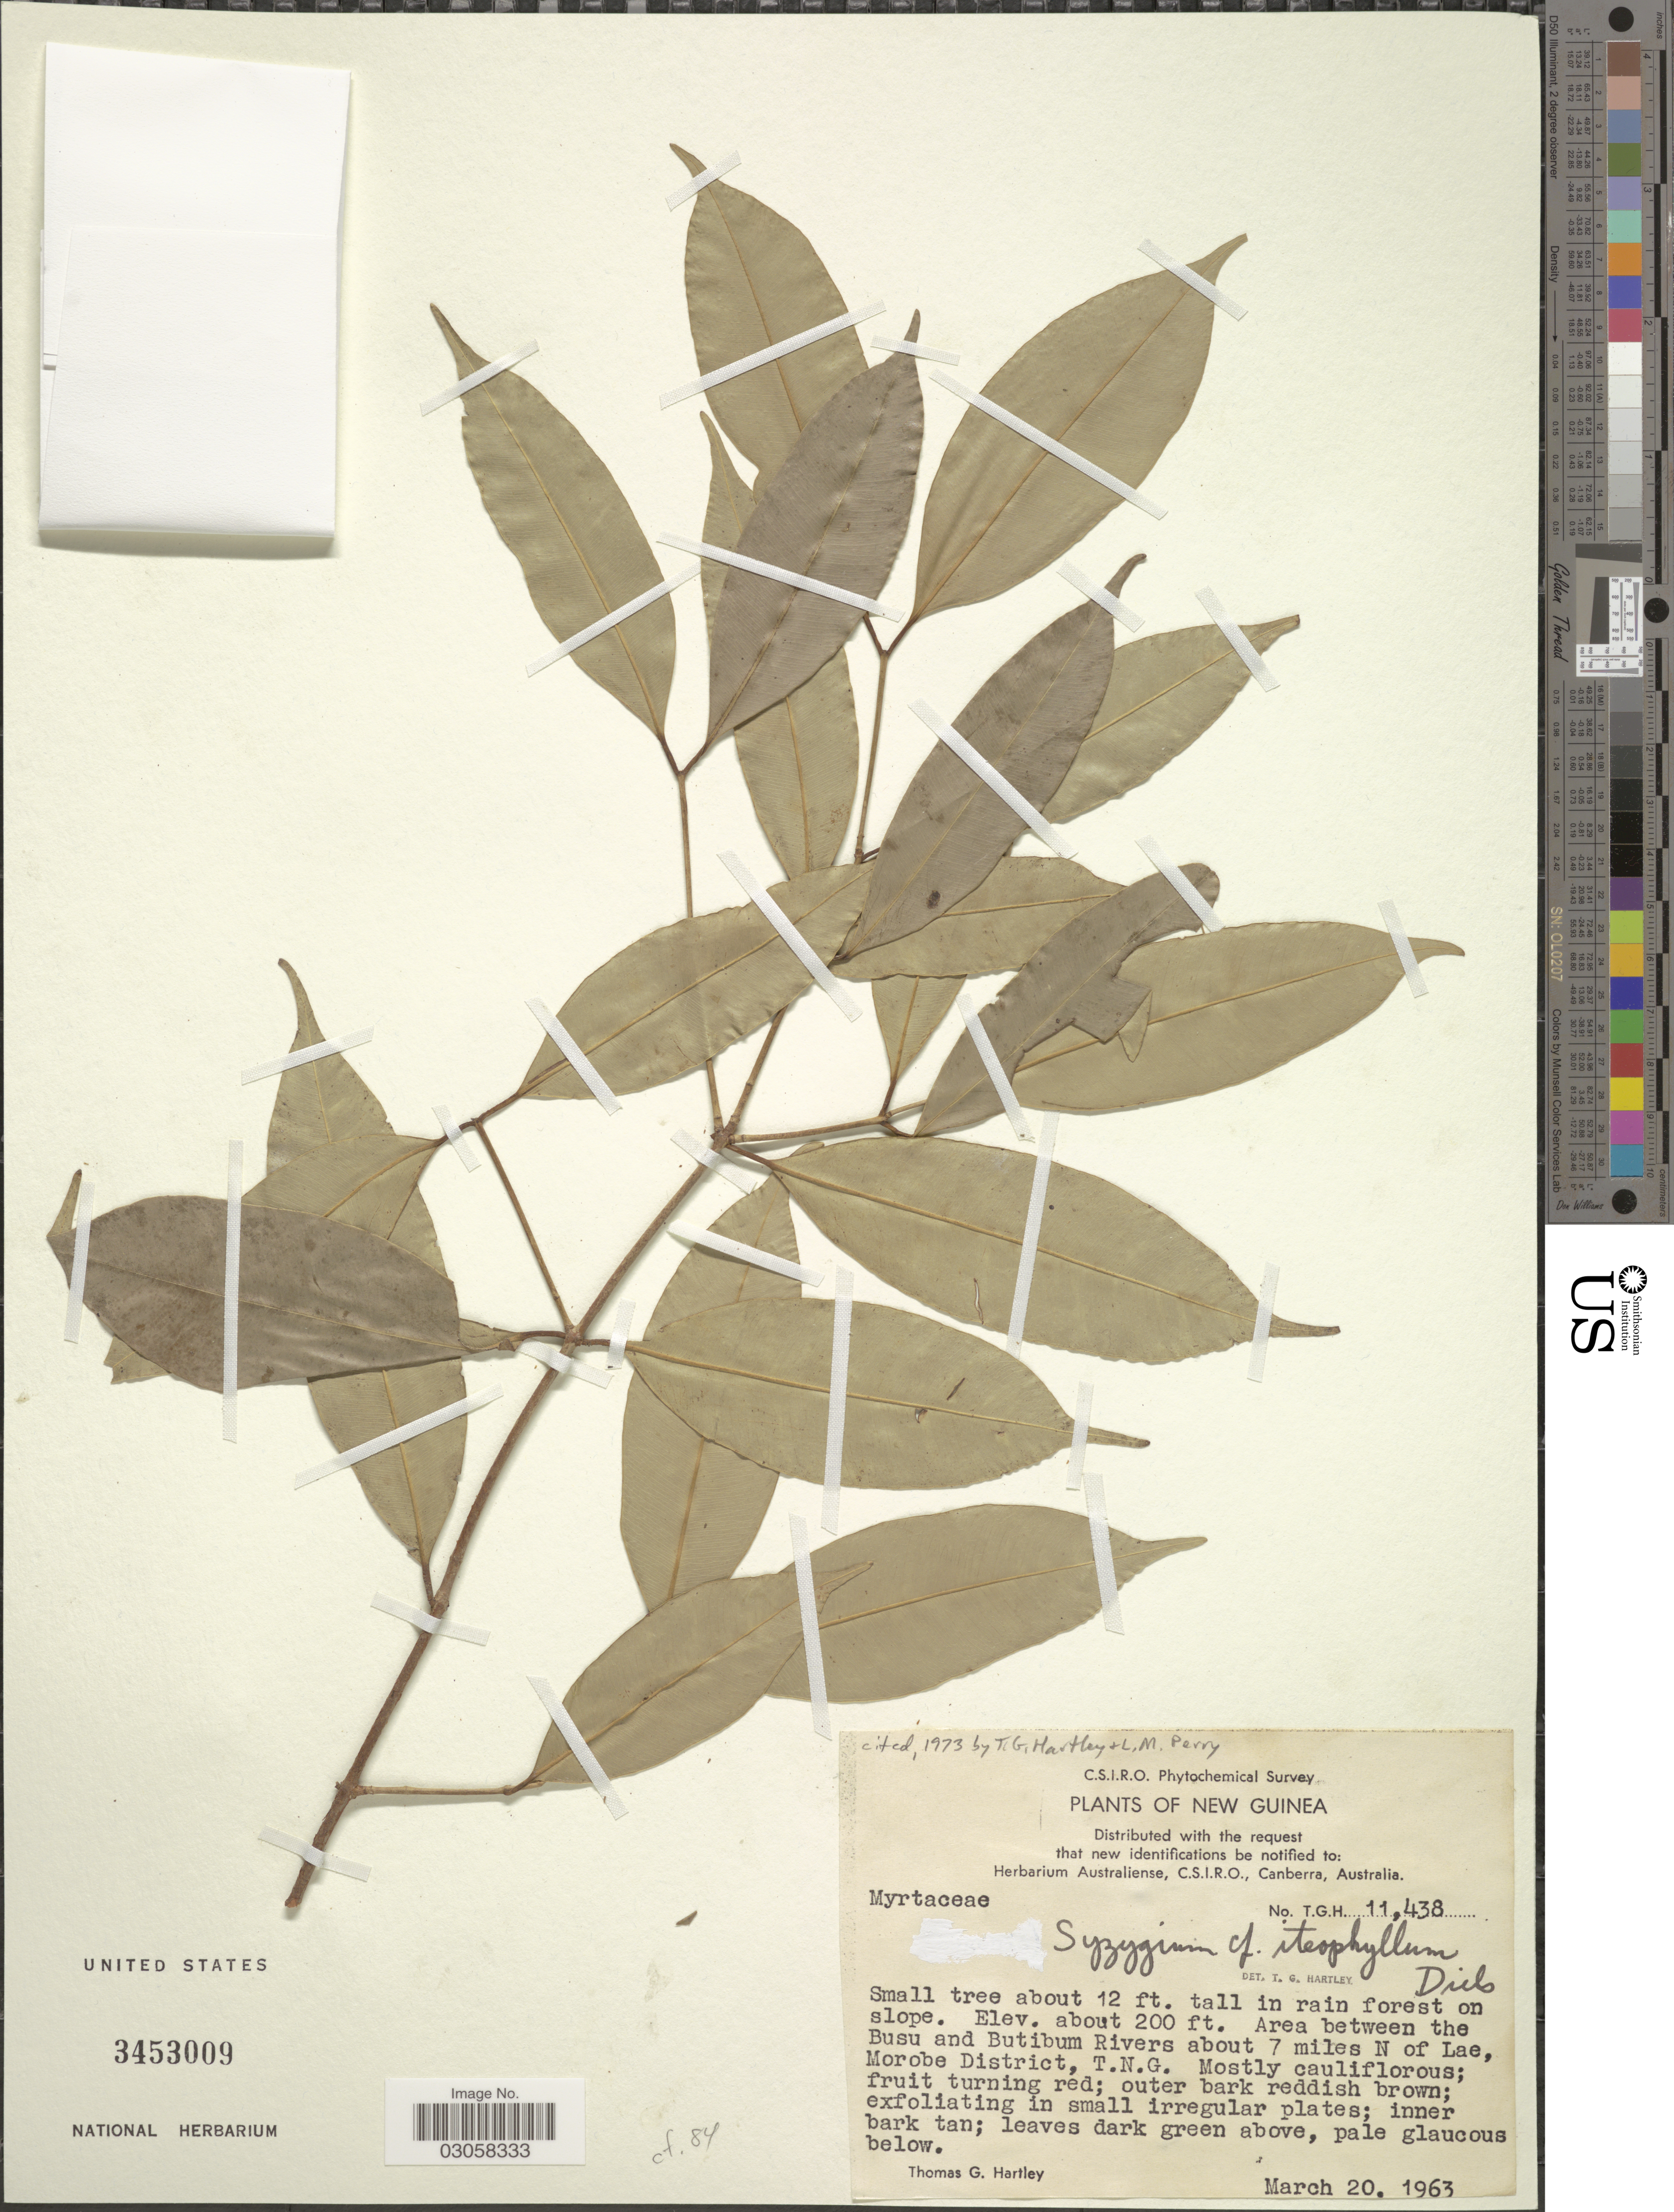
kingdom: Plantae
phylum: Tracheophyta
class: Magnoliopsida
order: Myrtales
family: Myrtaceae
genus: Syzygium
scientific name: Syzygium iteophyllum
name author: Diels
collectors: T. G. Hartley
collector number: T.G.H.11438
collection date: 1963-03-20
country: Papua New Guinea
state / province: Morobe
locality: New Guinea. Area between the Busu and Butibum Rivers about 7 miles N of Lae, Morobe District, T. N. G.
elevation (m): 61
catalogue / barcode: US 3453009